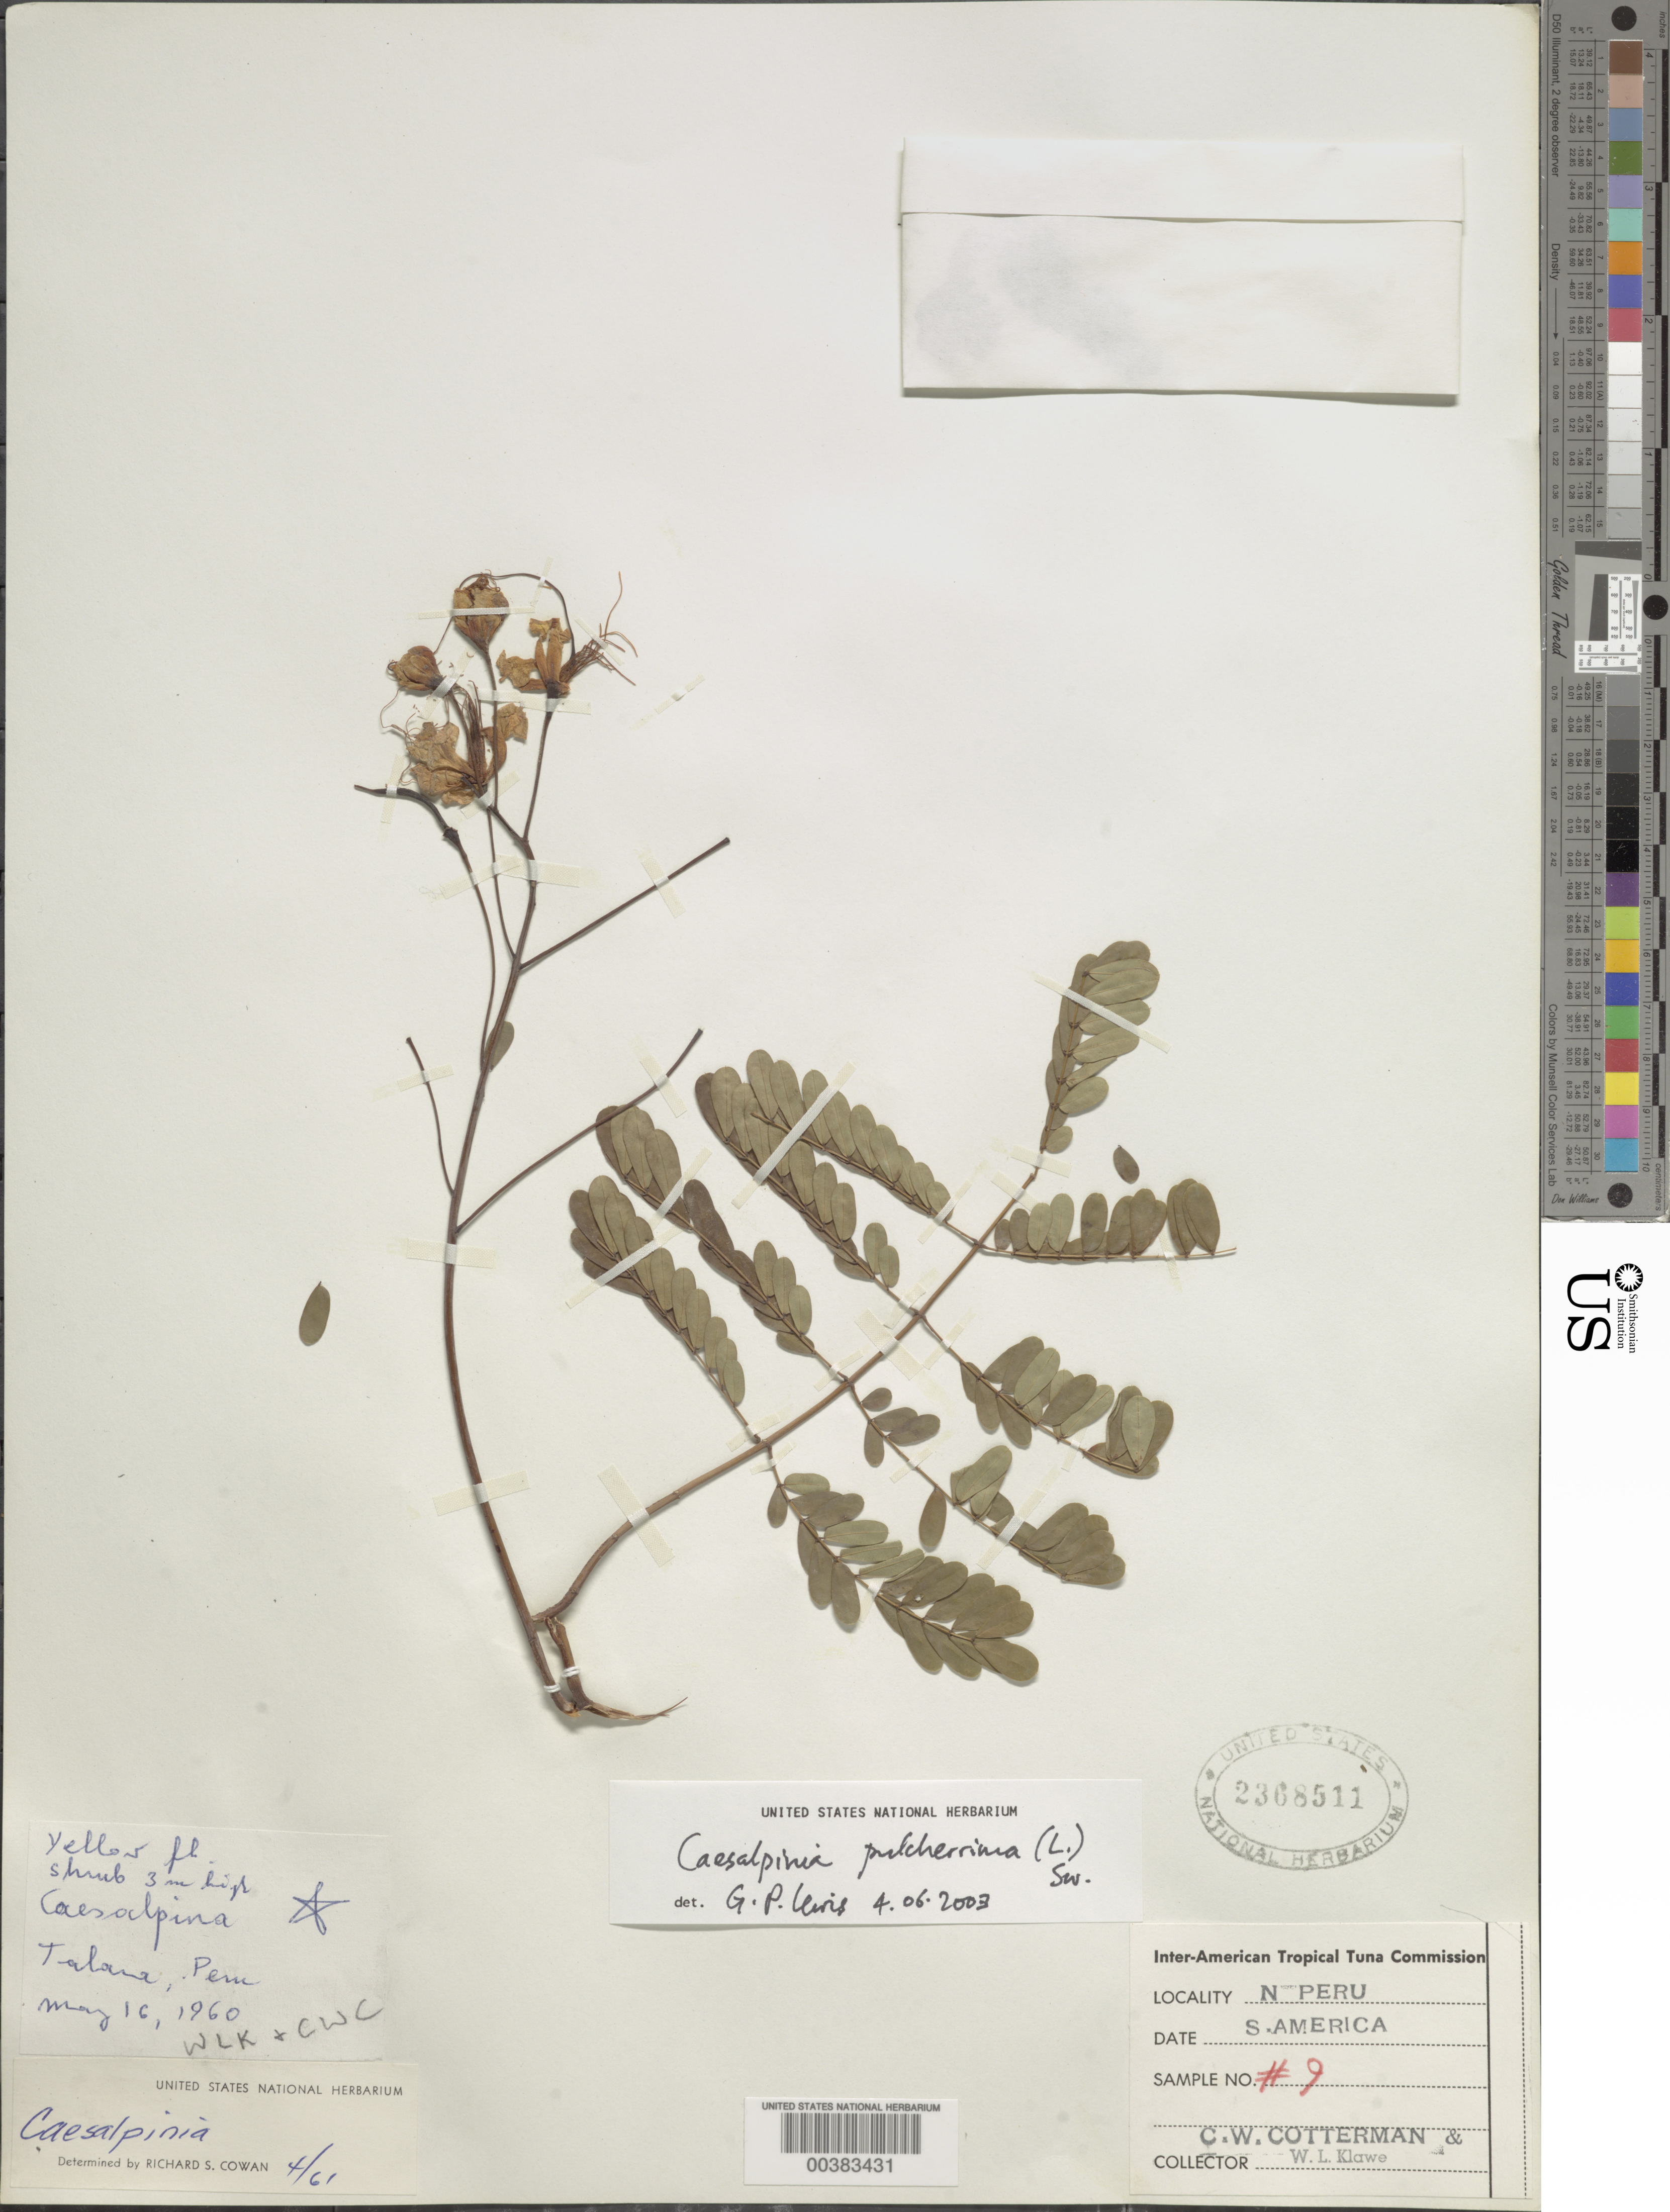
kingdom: Plantae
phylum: Tracheophyta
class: Magnoliopsida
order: Fabales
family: Fabaceae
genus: Caesalpinia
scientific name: Caesalpinia pulcherrima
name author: (L.) Sw.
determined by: Lewis, Gwilym P.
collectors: C. Cotterman & W. Klawe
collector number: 9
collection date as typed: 16 May 1960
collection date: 1960-05-16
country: Peru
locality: Talana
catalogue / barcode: US 2368511